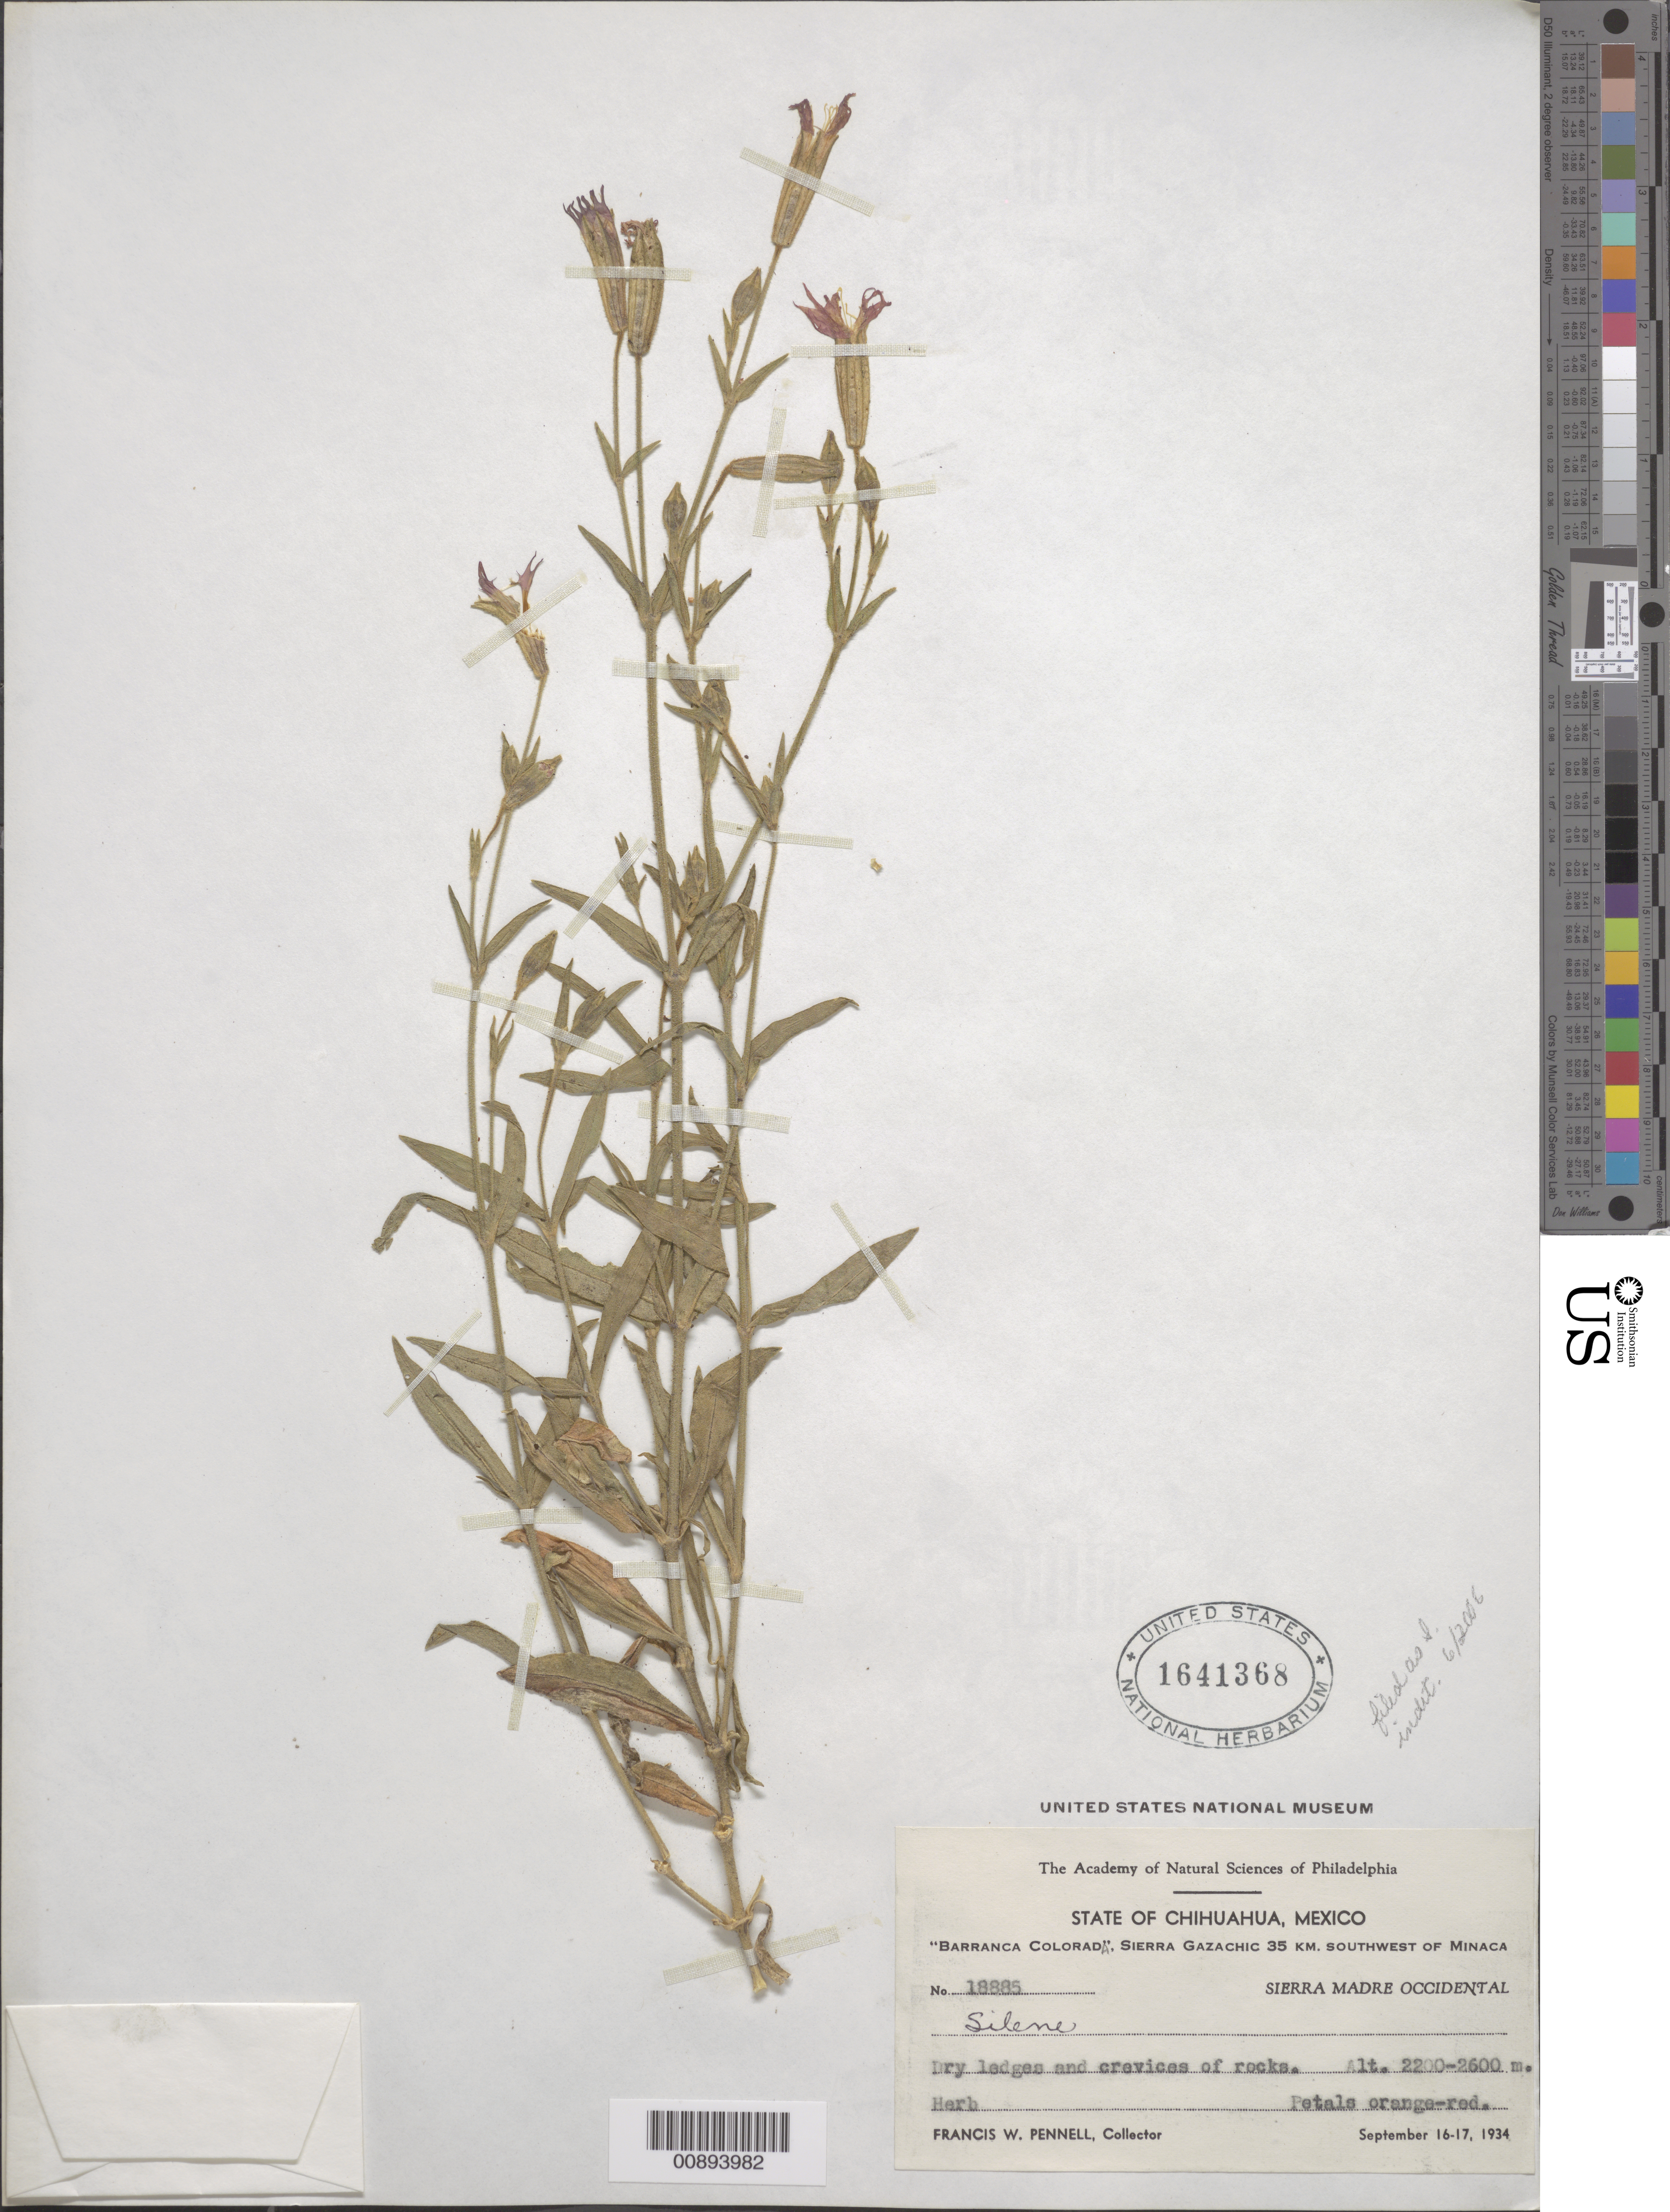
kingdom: Plantae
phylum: Tracheophyta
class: Magnoliopsida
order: Caryophyllales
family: Caryophyllaceae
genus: Silene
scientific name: Silene sp.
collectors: F. W. Pennell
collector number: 18885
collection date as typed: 16 Sep 1934 to 17 Sep 1934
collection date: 1934-09-16/1934-09-17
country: Mexico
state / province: Chihuahua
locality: Barranca Colorad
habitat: Dry ledges and crevices of rocks.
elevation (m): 2600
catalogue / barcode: US 1641368